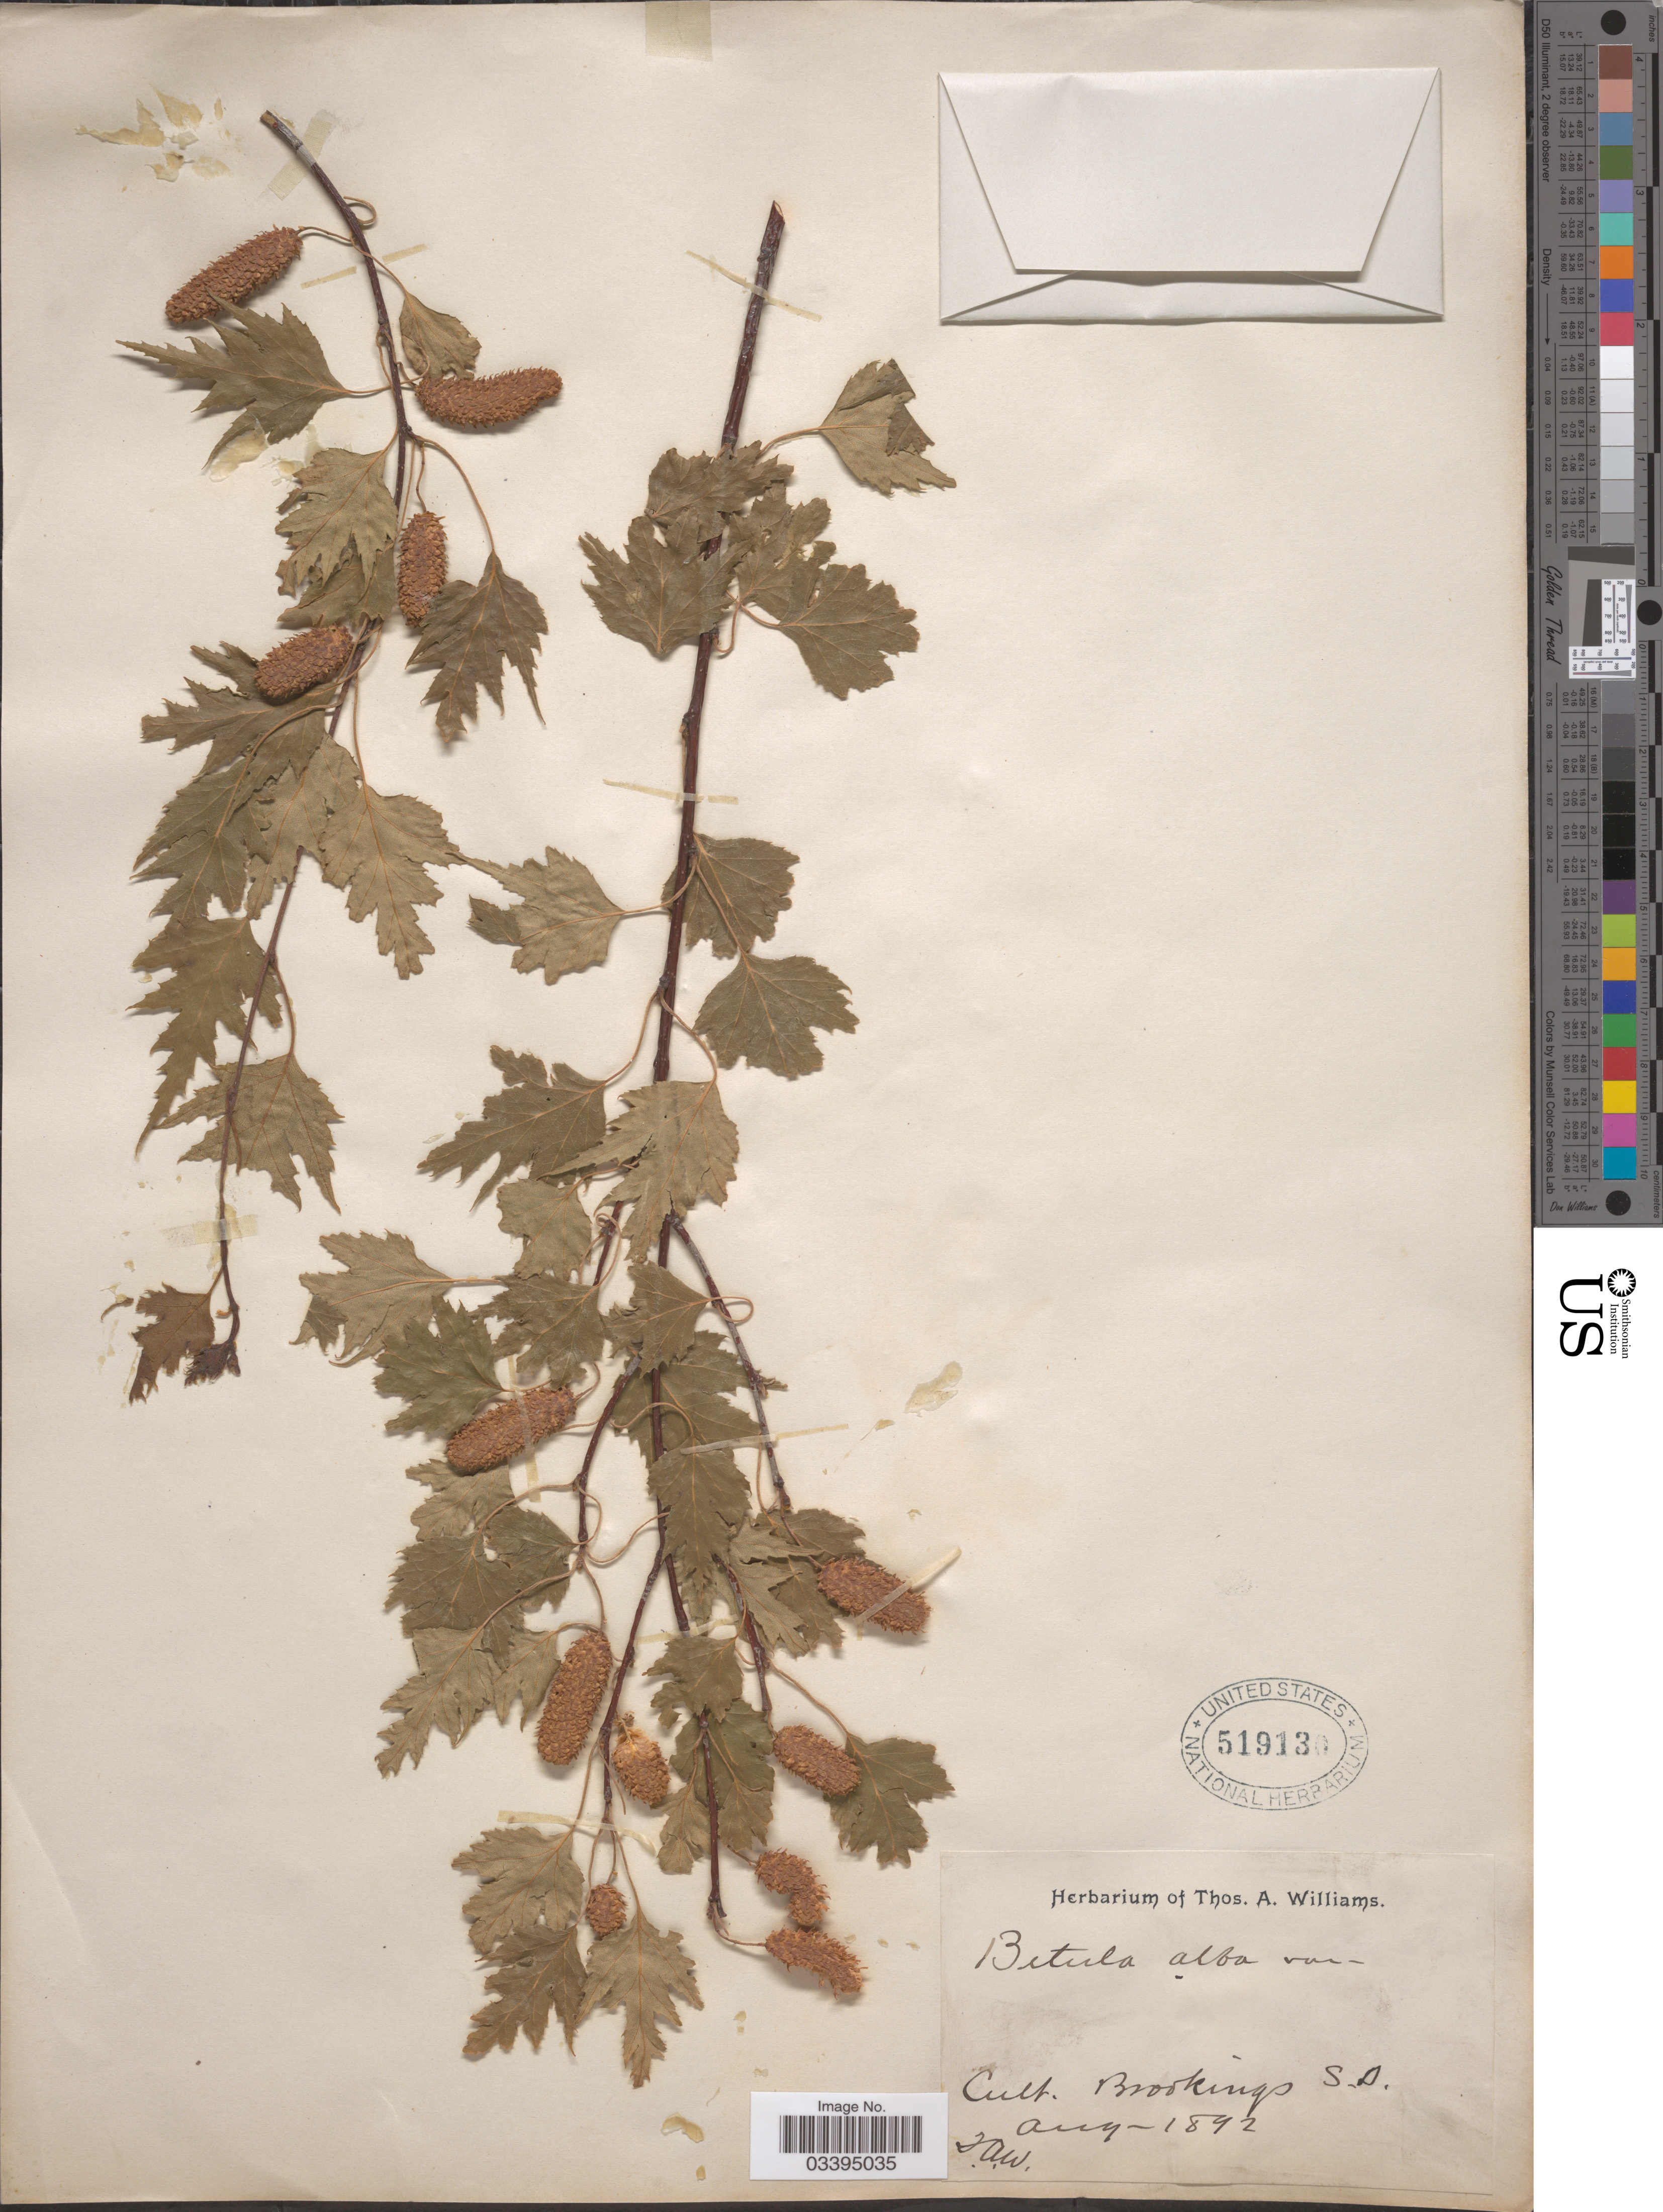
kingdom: Plantae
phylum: Tracheophyta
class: Magnoliopsida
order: Fagales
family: Betulaceae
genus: Betula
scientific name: Betula pubescens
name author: Ehrh.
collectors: T. A. Williams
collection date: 1892-08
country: United States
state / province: South Dakota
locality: Brookings S. D.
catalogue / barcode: US 519130